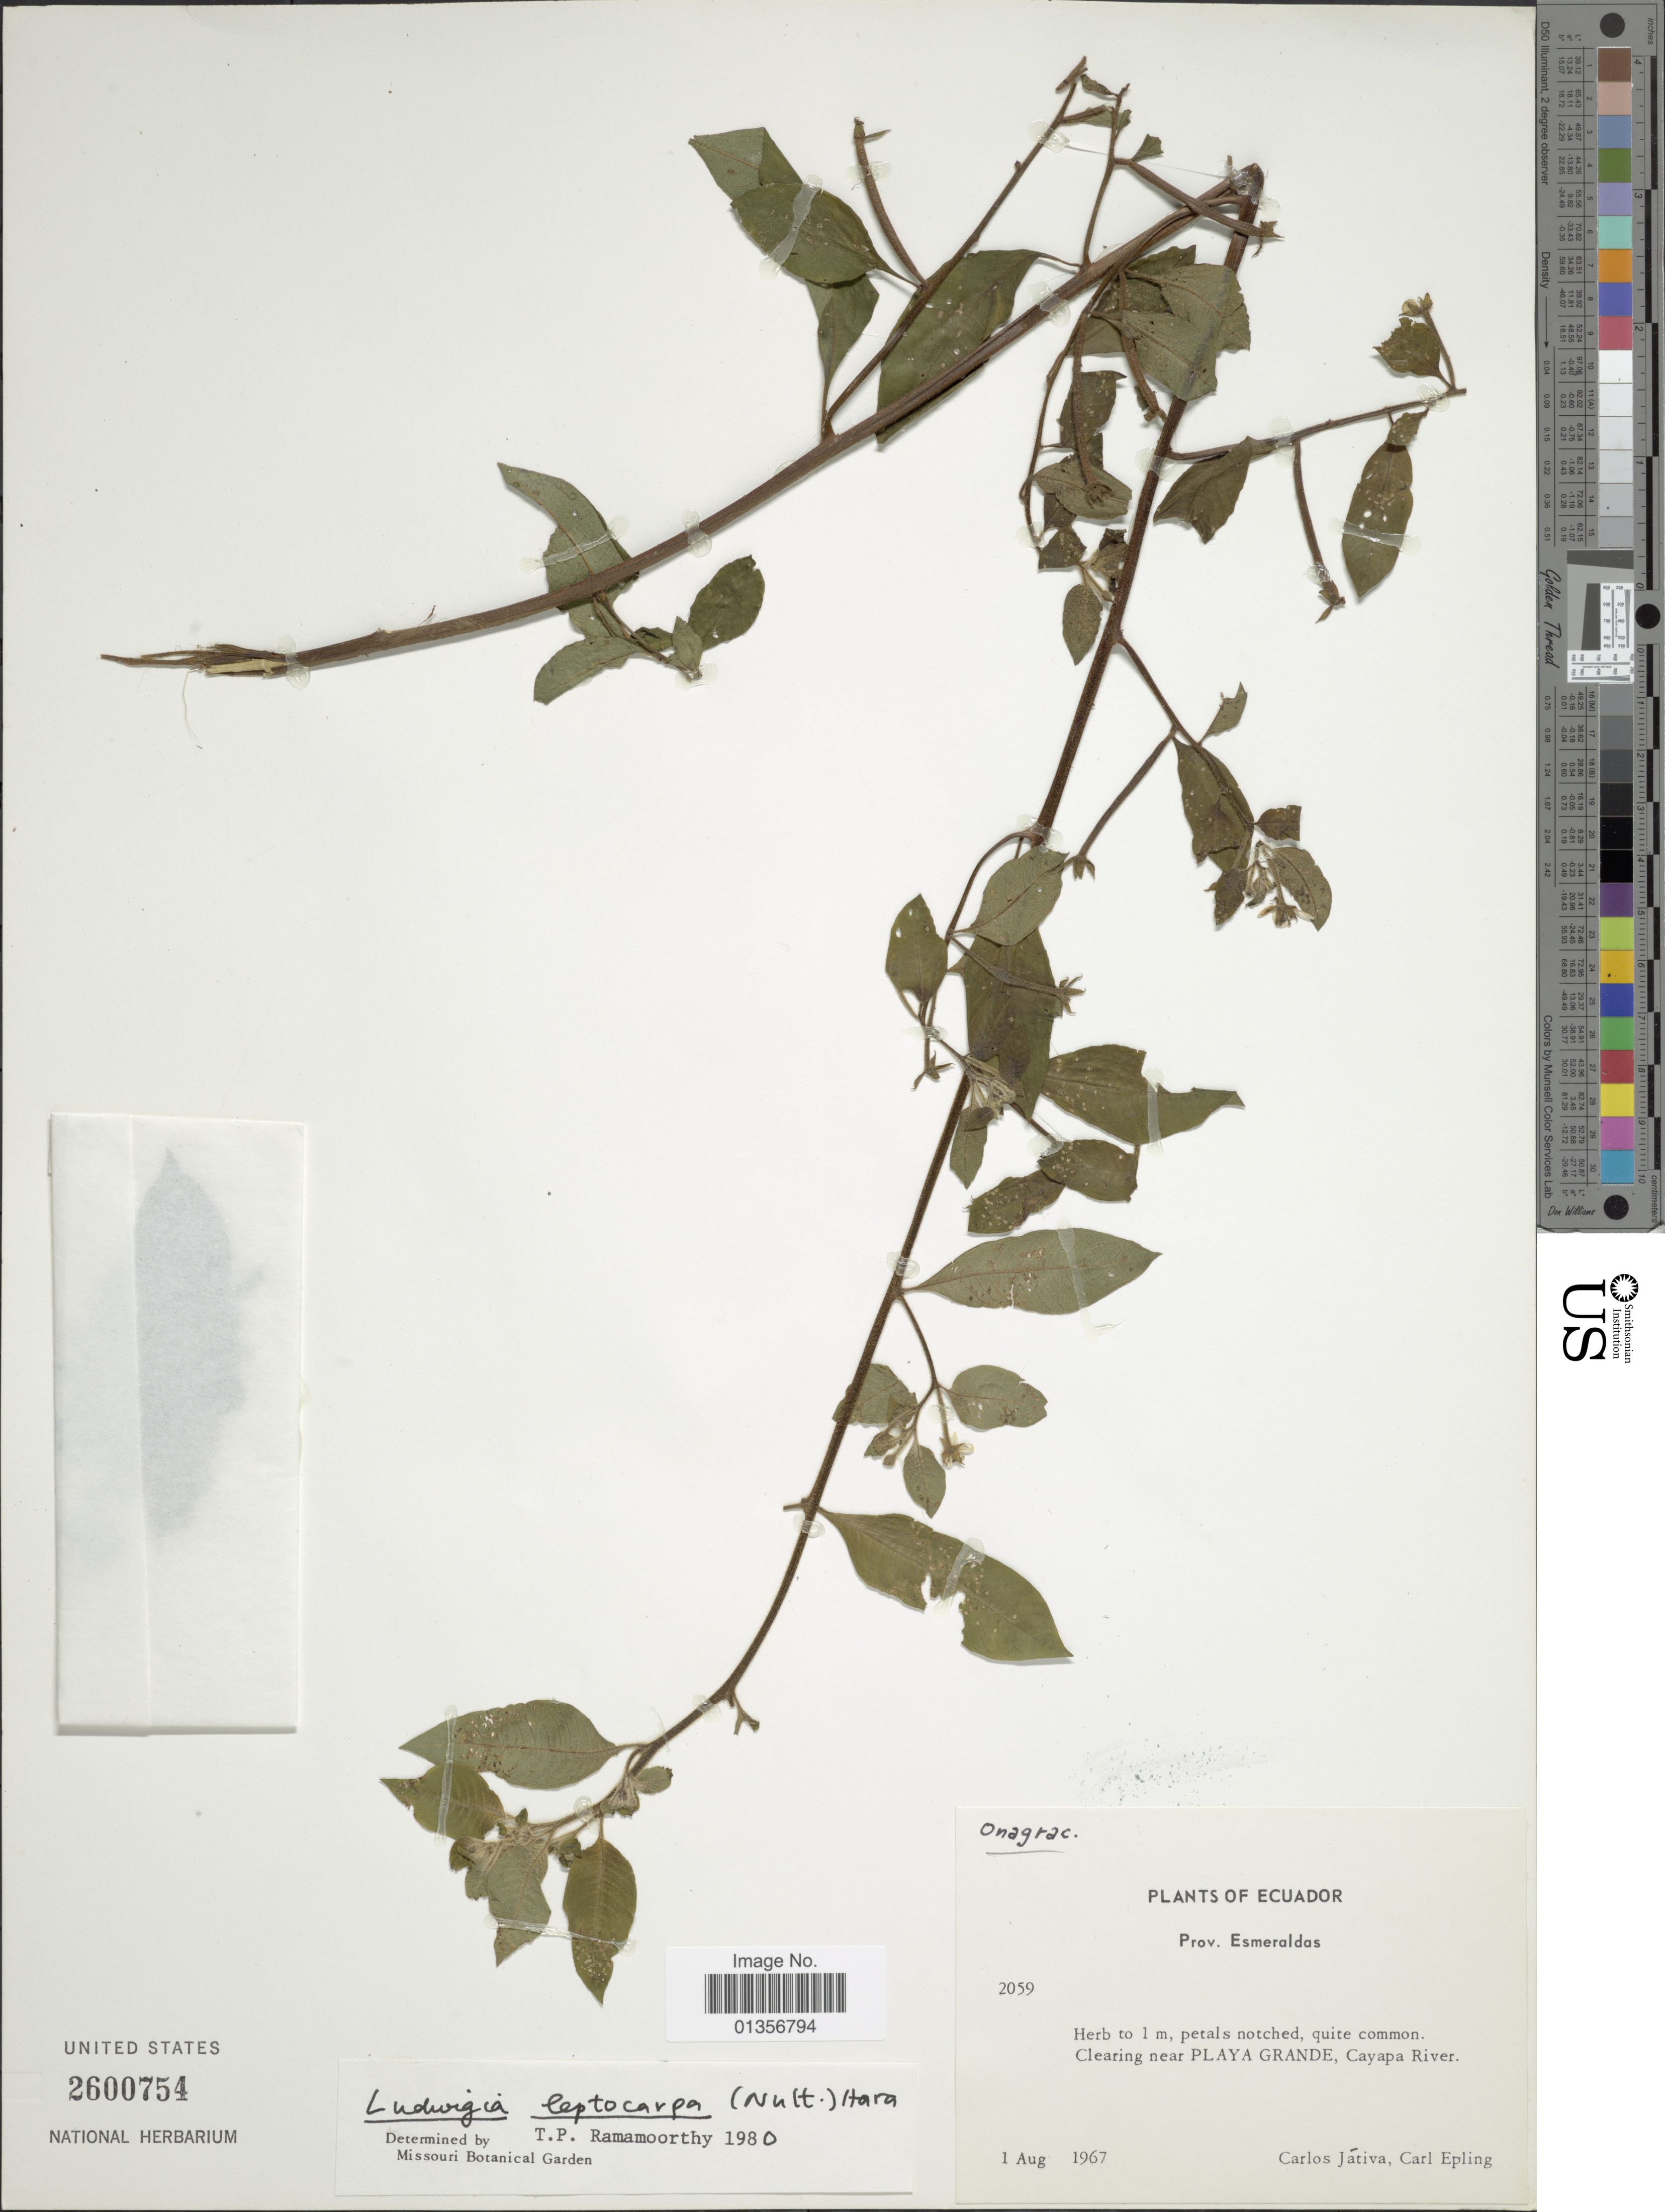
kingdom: Plantae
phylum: Tracheophyta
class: Magnoliopsida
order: Myrtales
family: Onagraceae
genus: Ludwigia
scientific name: Ludwigia leptocarpa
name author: (Nutt.) H. Hara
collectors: C. D. Játiva & C. C. Epling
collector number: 2059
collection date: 1967-08-01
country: Ecuador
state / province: Esmeraldas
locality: Near Playa Grande, Cayapa River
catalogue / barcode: US 2600754